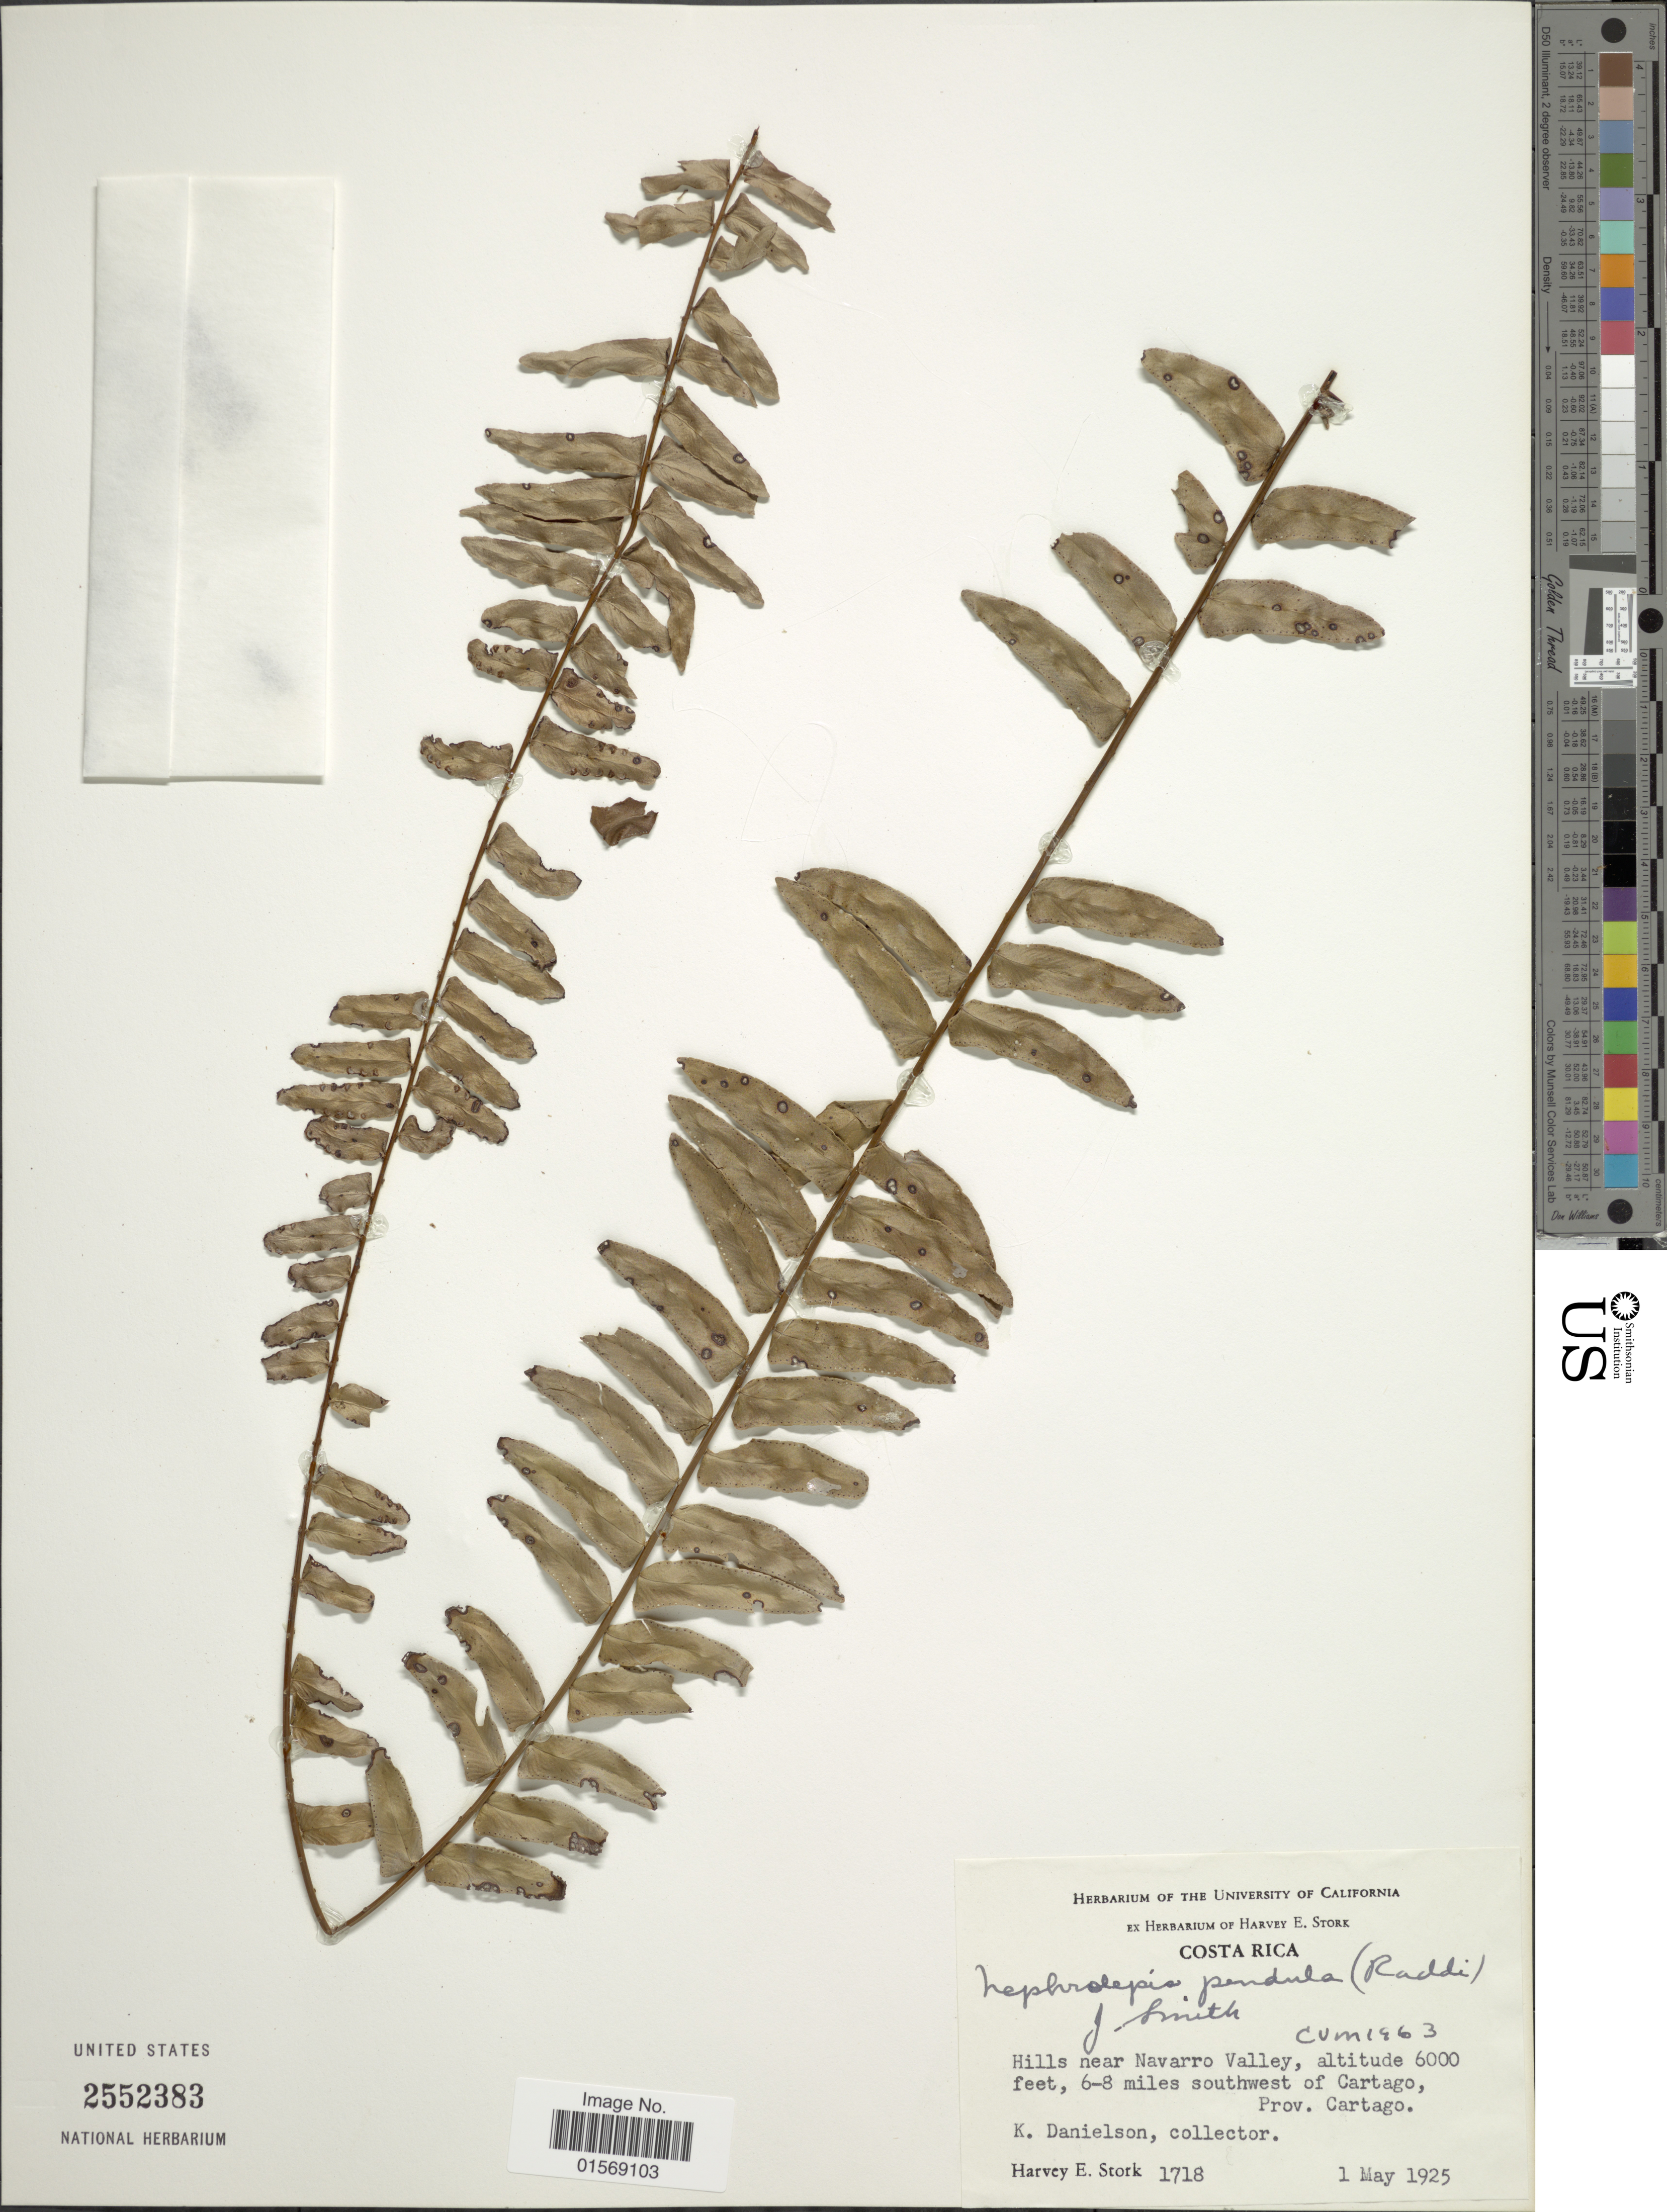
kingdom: Plantae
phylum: Tracheophyta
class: Polypodiopsida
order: Polypodiales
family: Nephrolepidaceae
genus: Nephrolepis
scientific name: Nephrolepis pendula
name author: (Raddi) J. Sm.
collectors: K. Danielson & H. E. Stork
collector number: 1718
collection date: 1925-05-01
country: Costa Rica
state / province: Cartago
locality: Costa Rica. Hills near Navarro Valley, 6-8 miles southwest of Cartago, Prov, Cartago.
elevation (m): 1829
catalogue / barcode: US 2552383